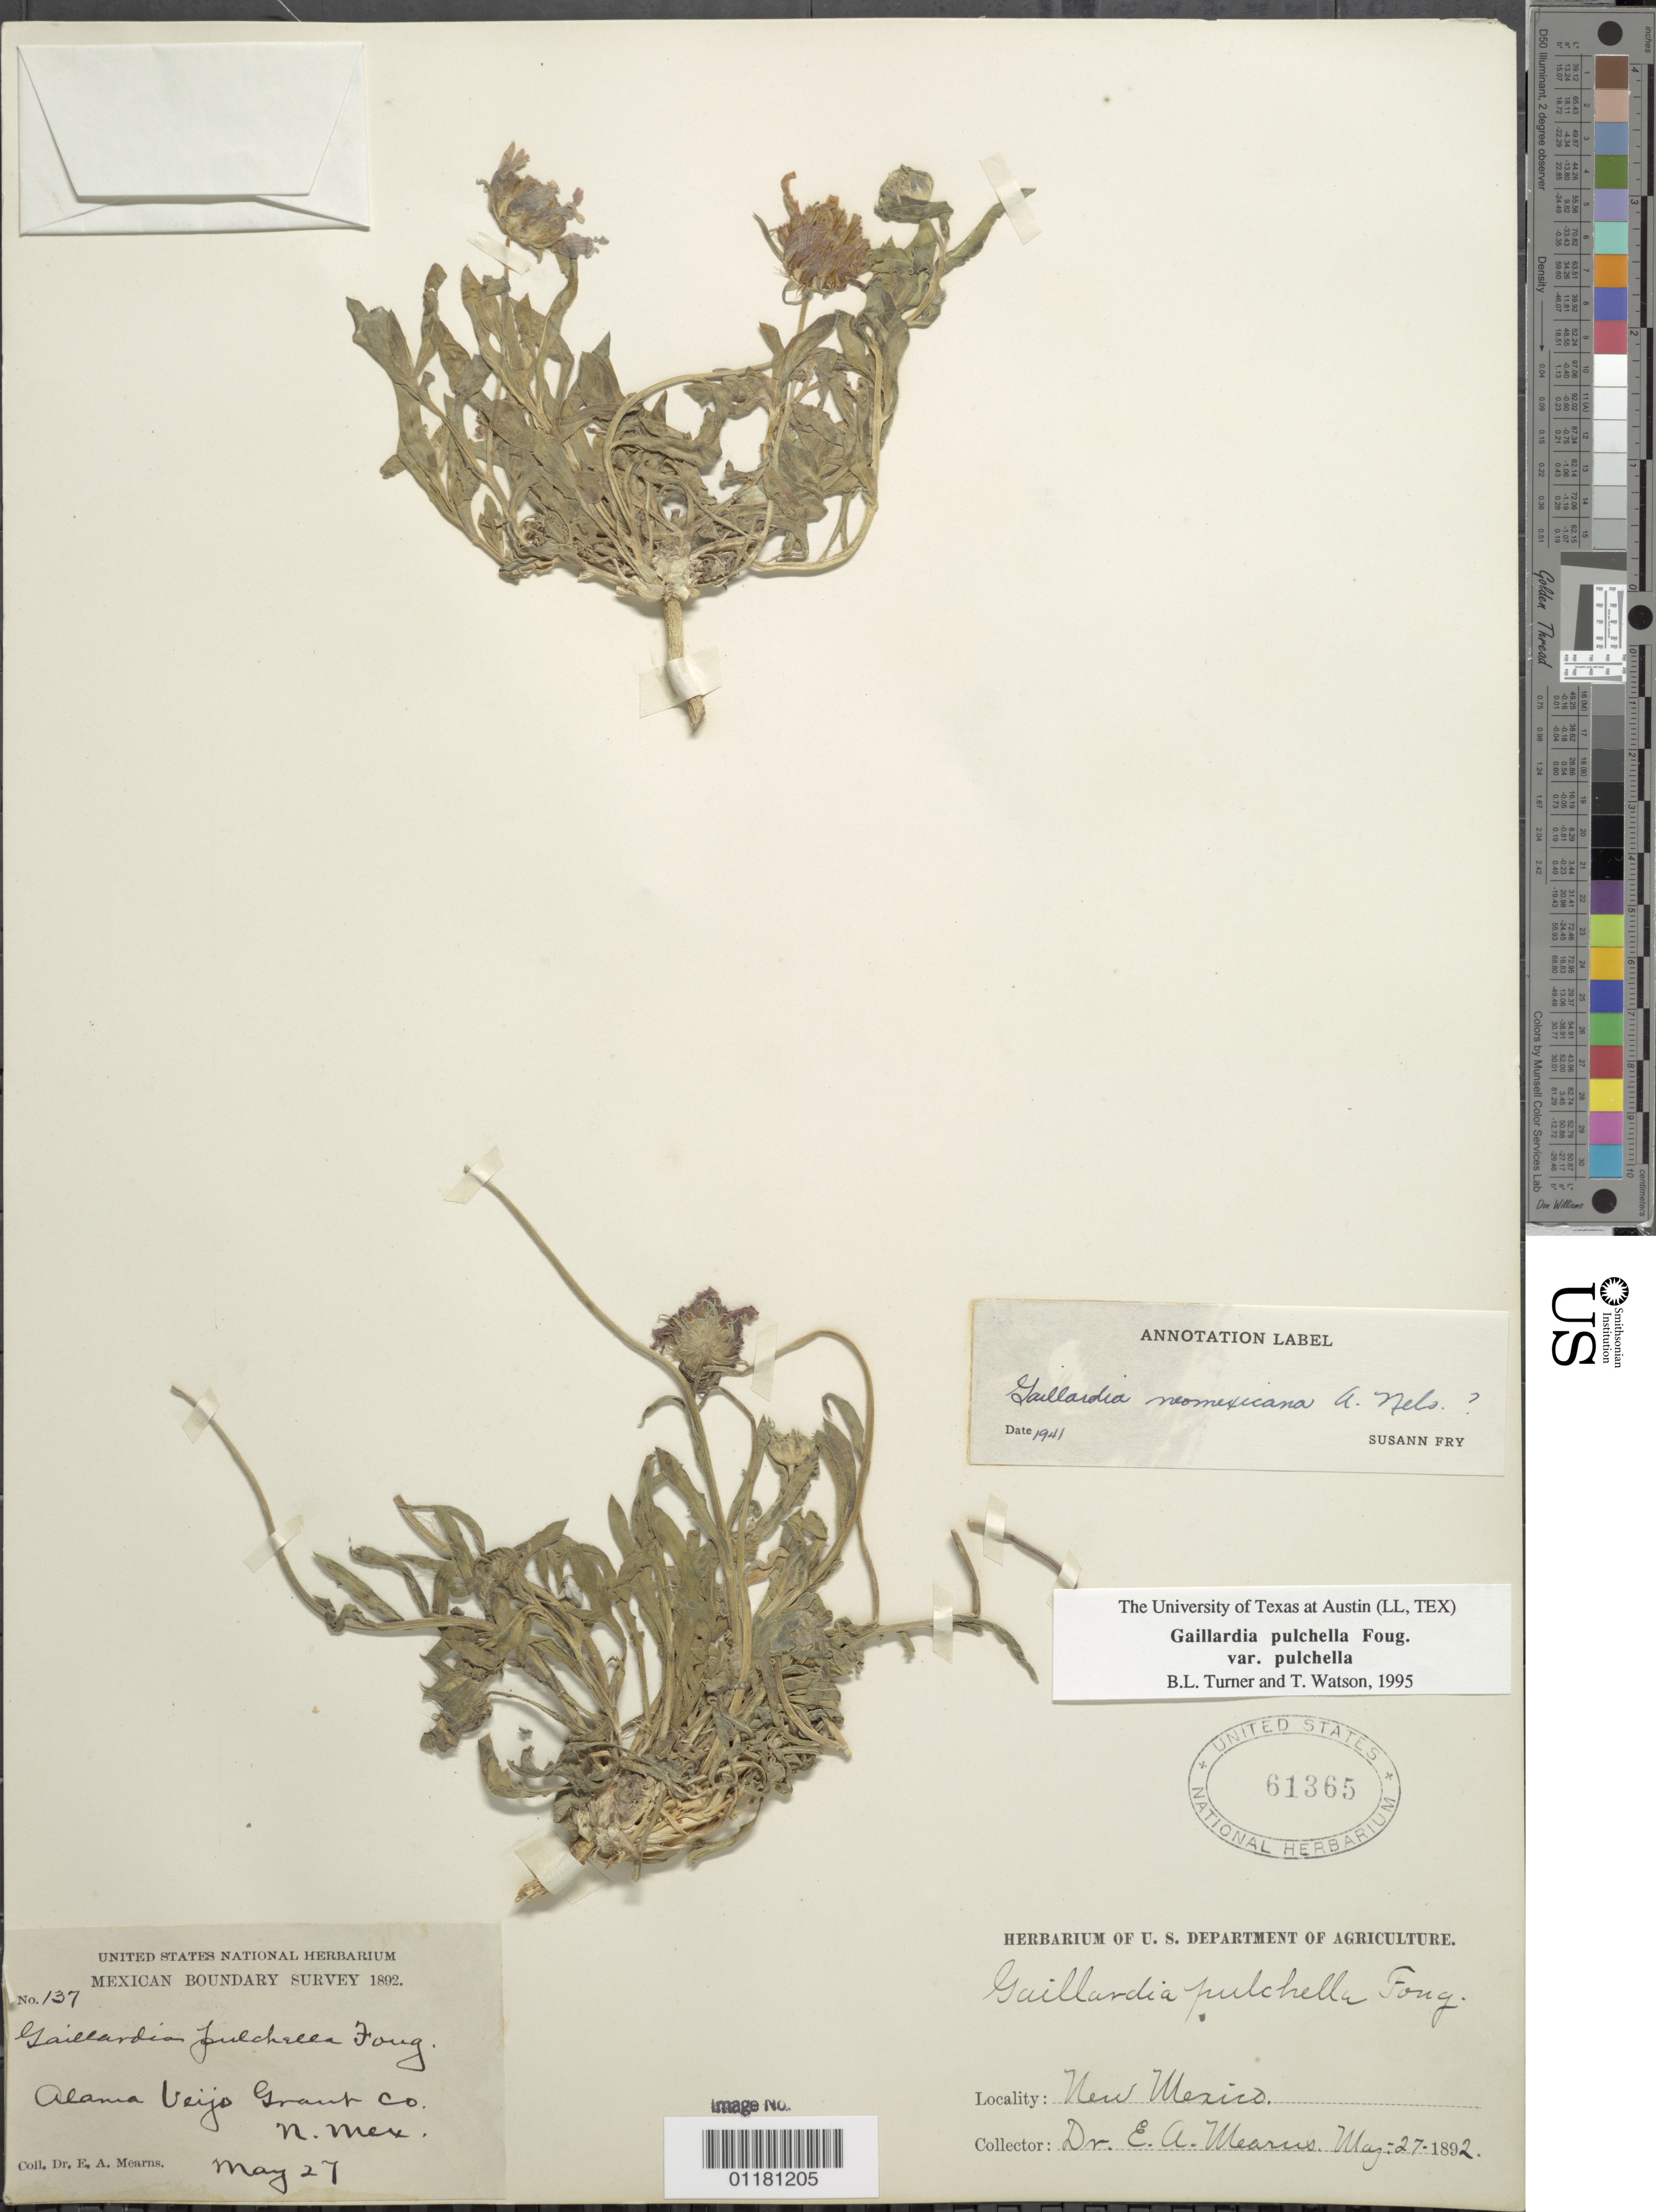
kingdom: Plantae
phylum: Tracheophyta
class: Magnoliopsida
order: Asterales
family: Asteraceae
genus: Gaillardia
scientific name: Gaillardia pulchella var. pulchella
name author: Foug.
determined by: Turner, B. L.; Watson, T.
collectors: E. A. Mearns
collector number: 137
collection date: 1892-05-27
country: United States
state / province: New Mexico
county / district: Grand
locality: Alama Veijo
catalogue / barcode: US 61365